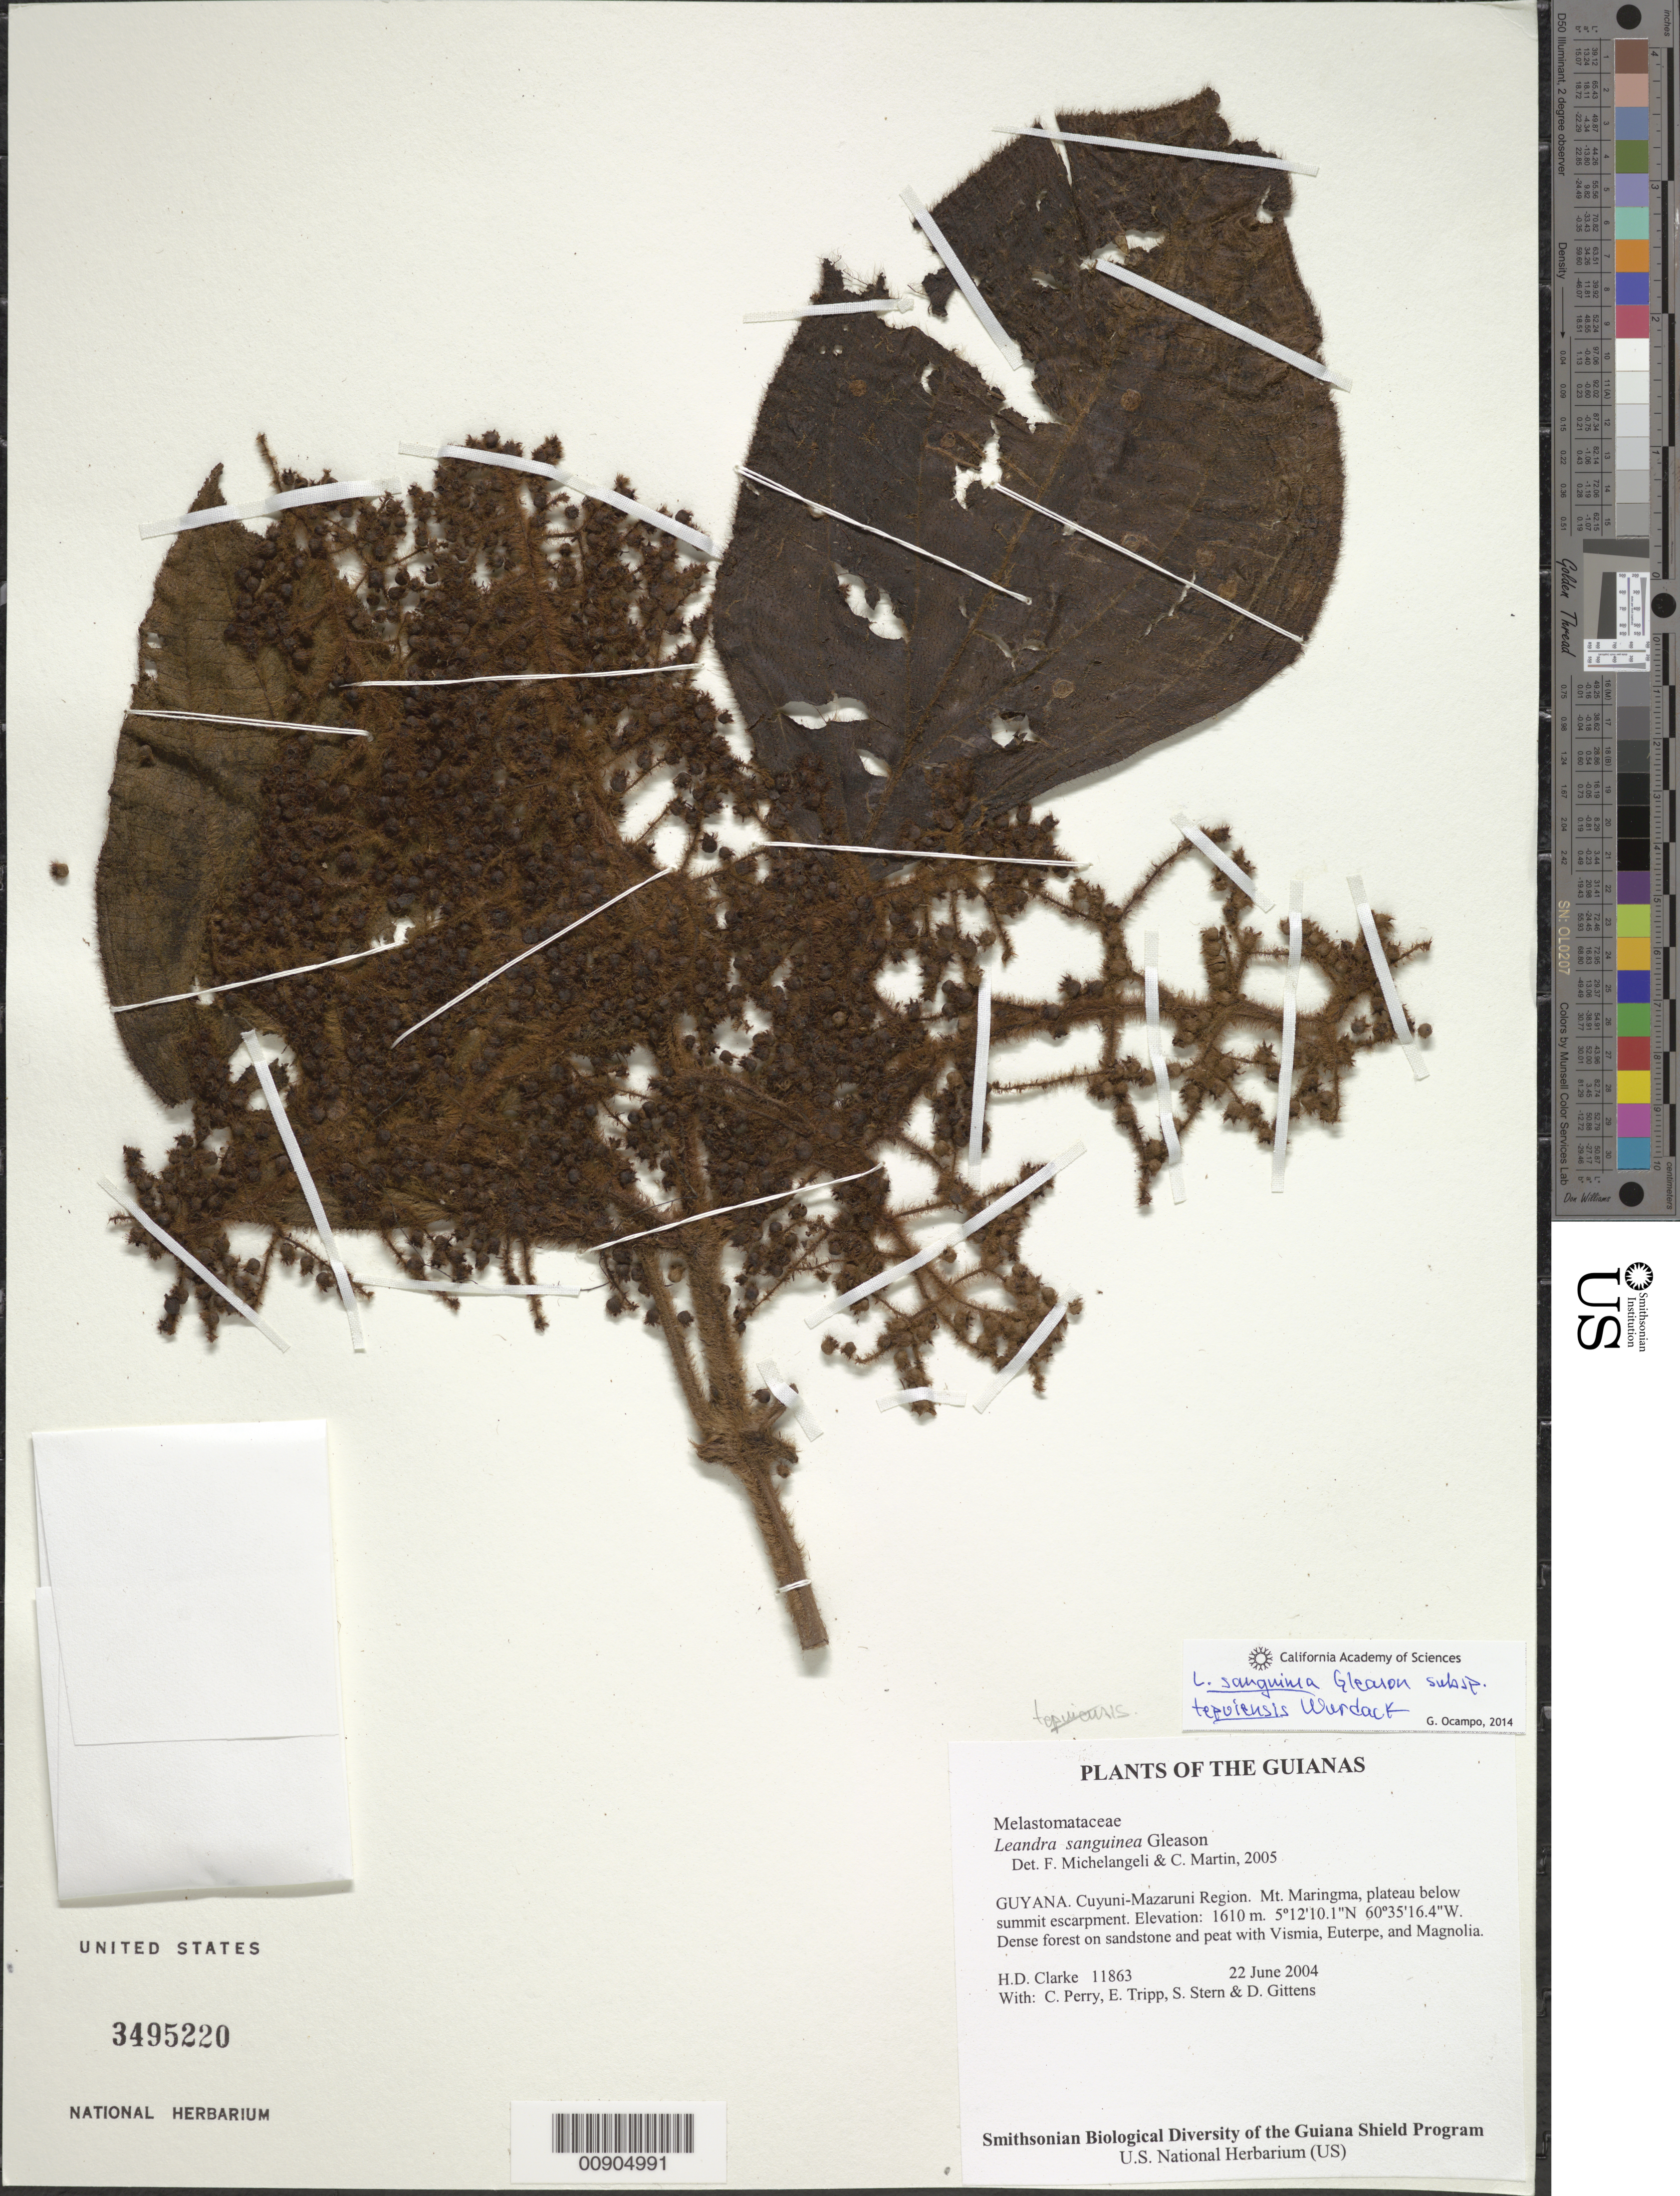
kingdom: Plantae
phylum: Tracheophyta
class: Magnoliopsida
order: Myrtales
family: Melastomataceae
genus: Leandra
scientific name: Leandra sanguinea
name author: Gleason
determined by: Michelangeli, F. A.; Martin, C.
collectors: H. D. Clarke, C. Perry, E. Tripp, S. R. Stern & D. Gittens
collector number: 11863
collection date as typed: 22 June 2004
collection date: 2004-06-22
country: Guyana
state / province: Cuyuni-Mazaruni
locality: Mt. Maringma, plateau below summit escarpment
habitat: Dense forest on sandstone and peat with Vismia, Euterpe, and Magnolia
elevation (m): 1610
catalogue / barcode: US 3495220